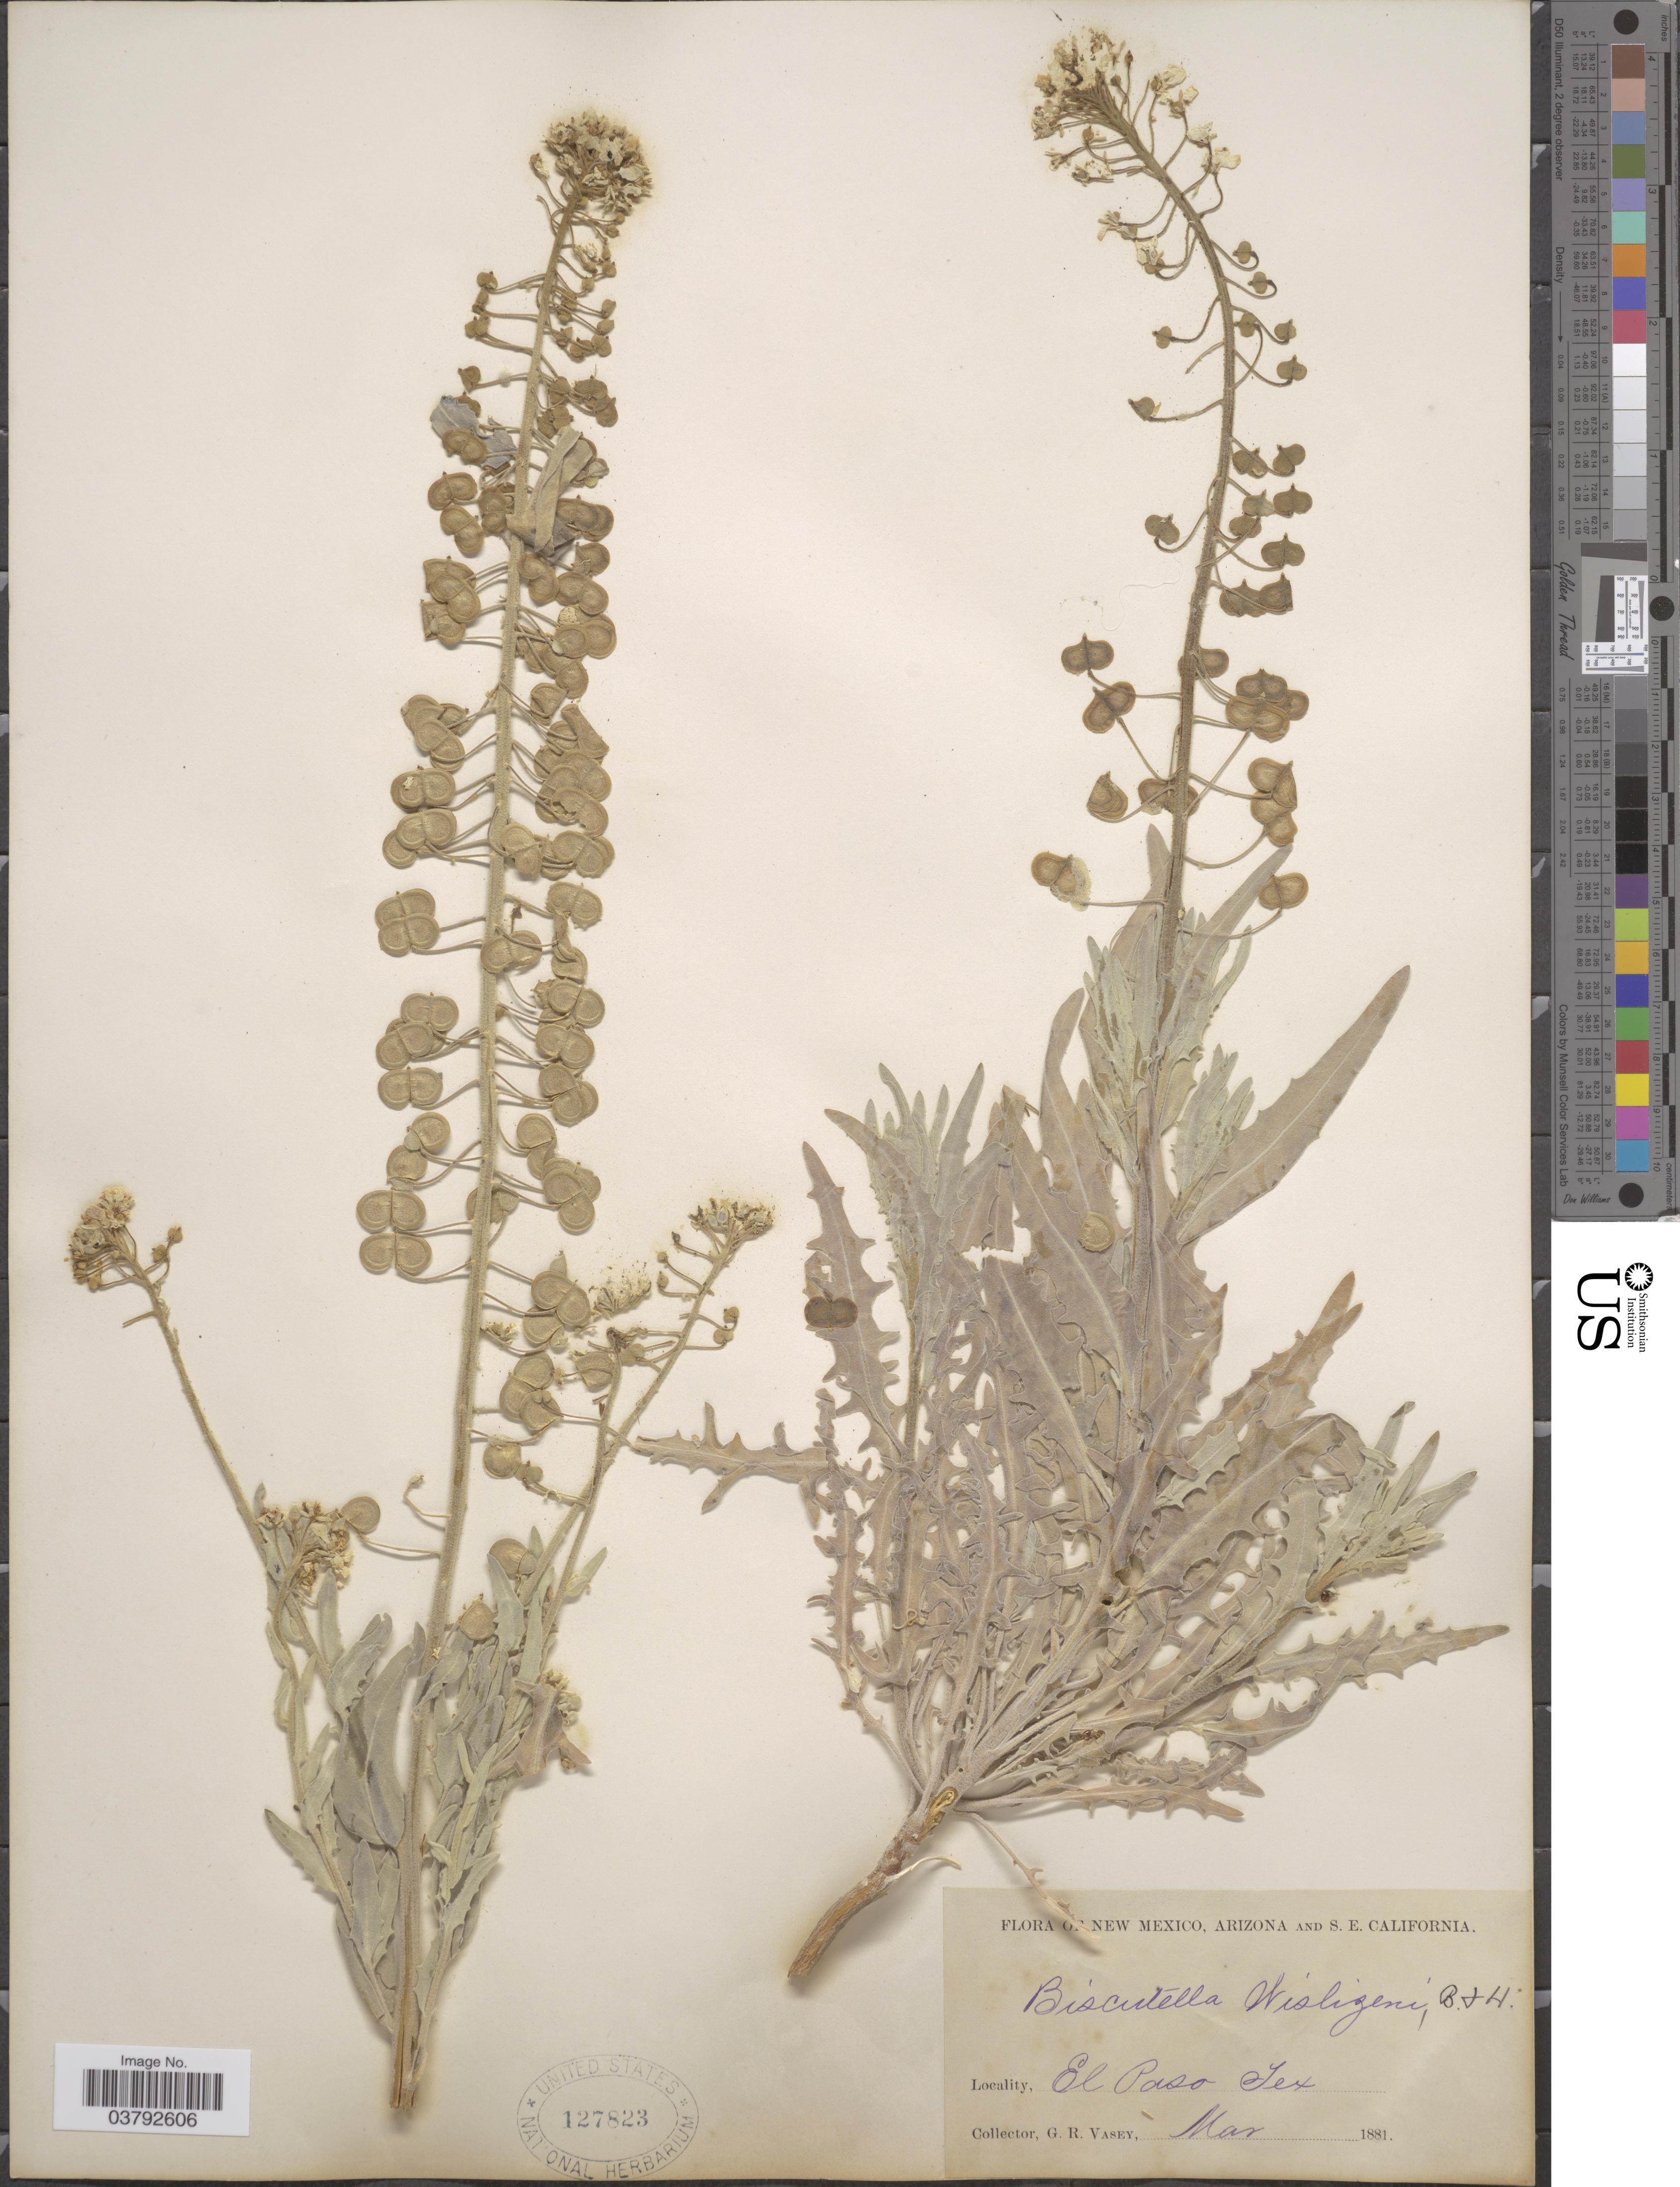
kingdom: Plantae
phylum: Tracheophyta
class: Magnoliopsida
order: Brassicales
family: Brassicaceae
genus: Dithyrea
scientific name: Dithyrea wislizeni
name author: Engelm.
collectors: G. R. Vasey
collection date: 1881-03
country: United States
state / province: Texas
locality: El Paso.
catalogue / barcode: US 127823